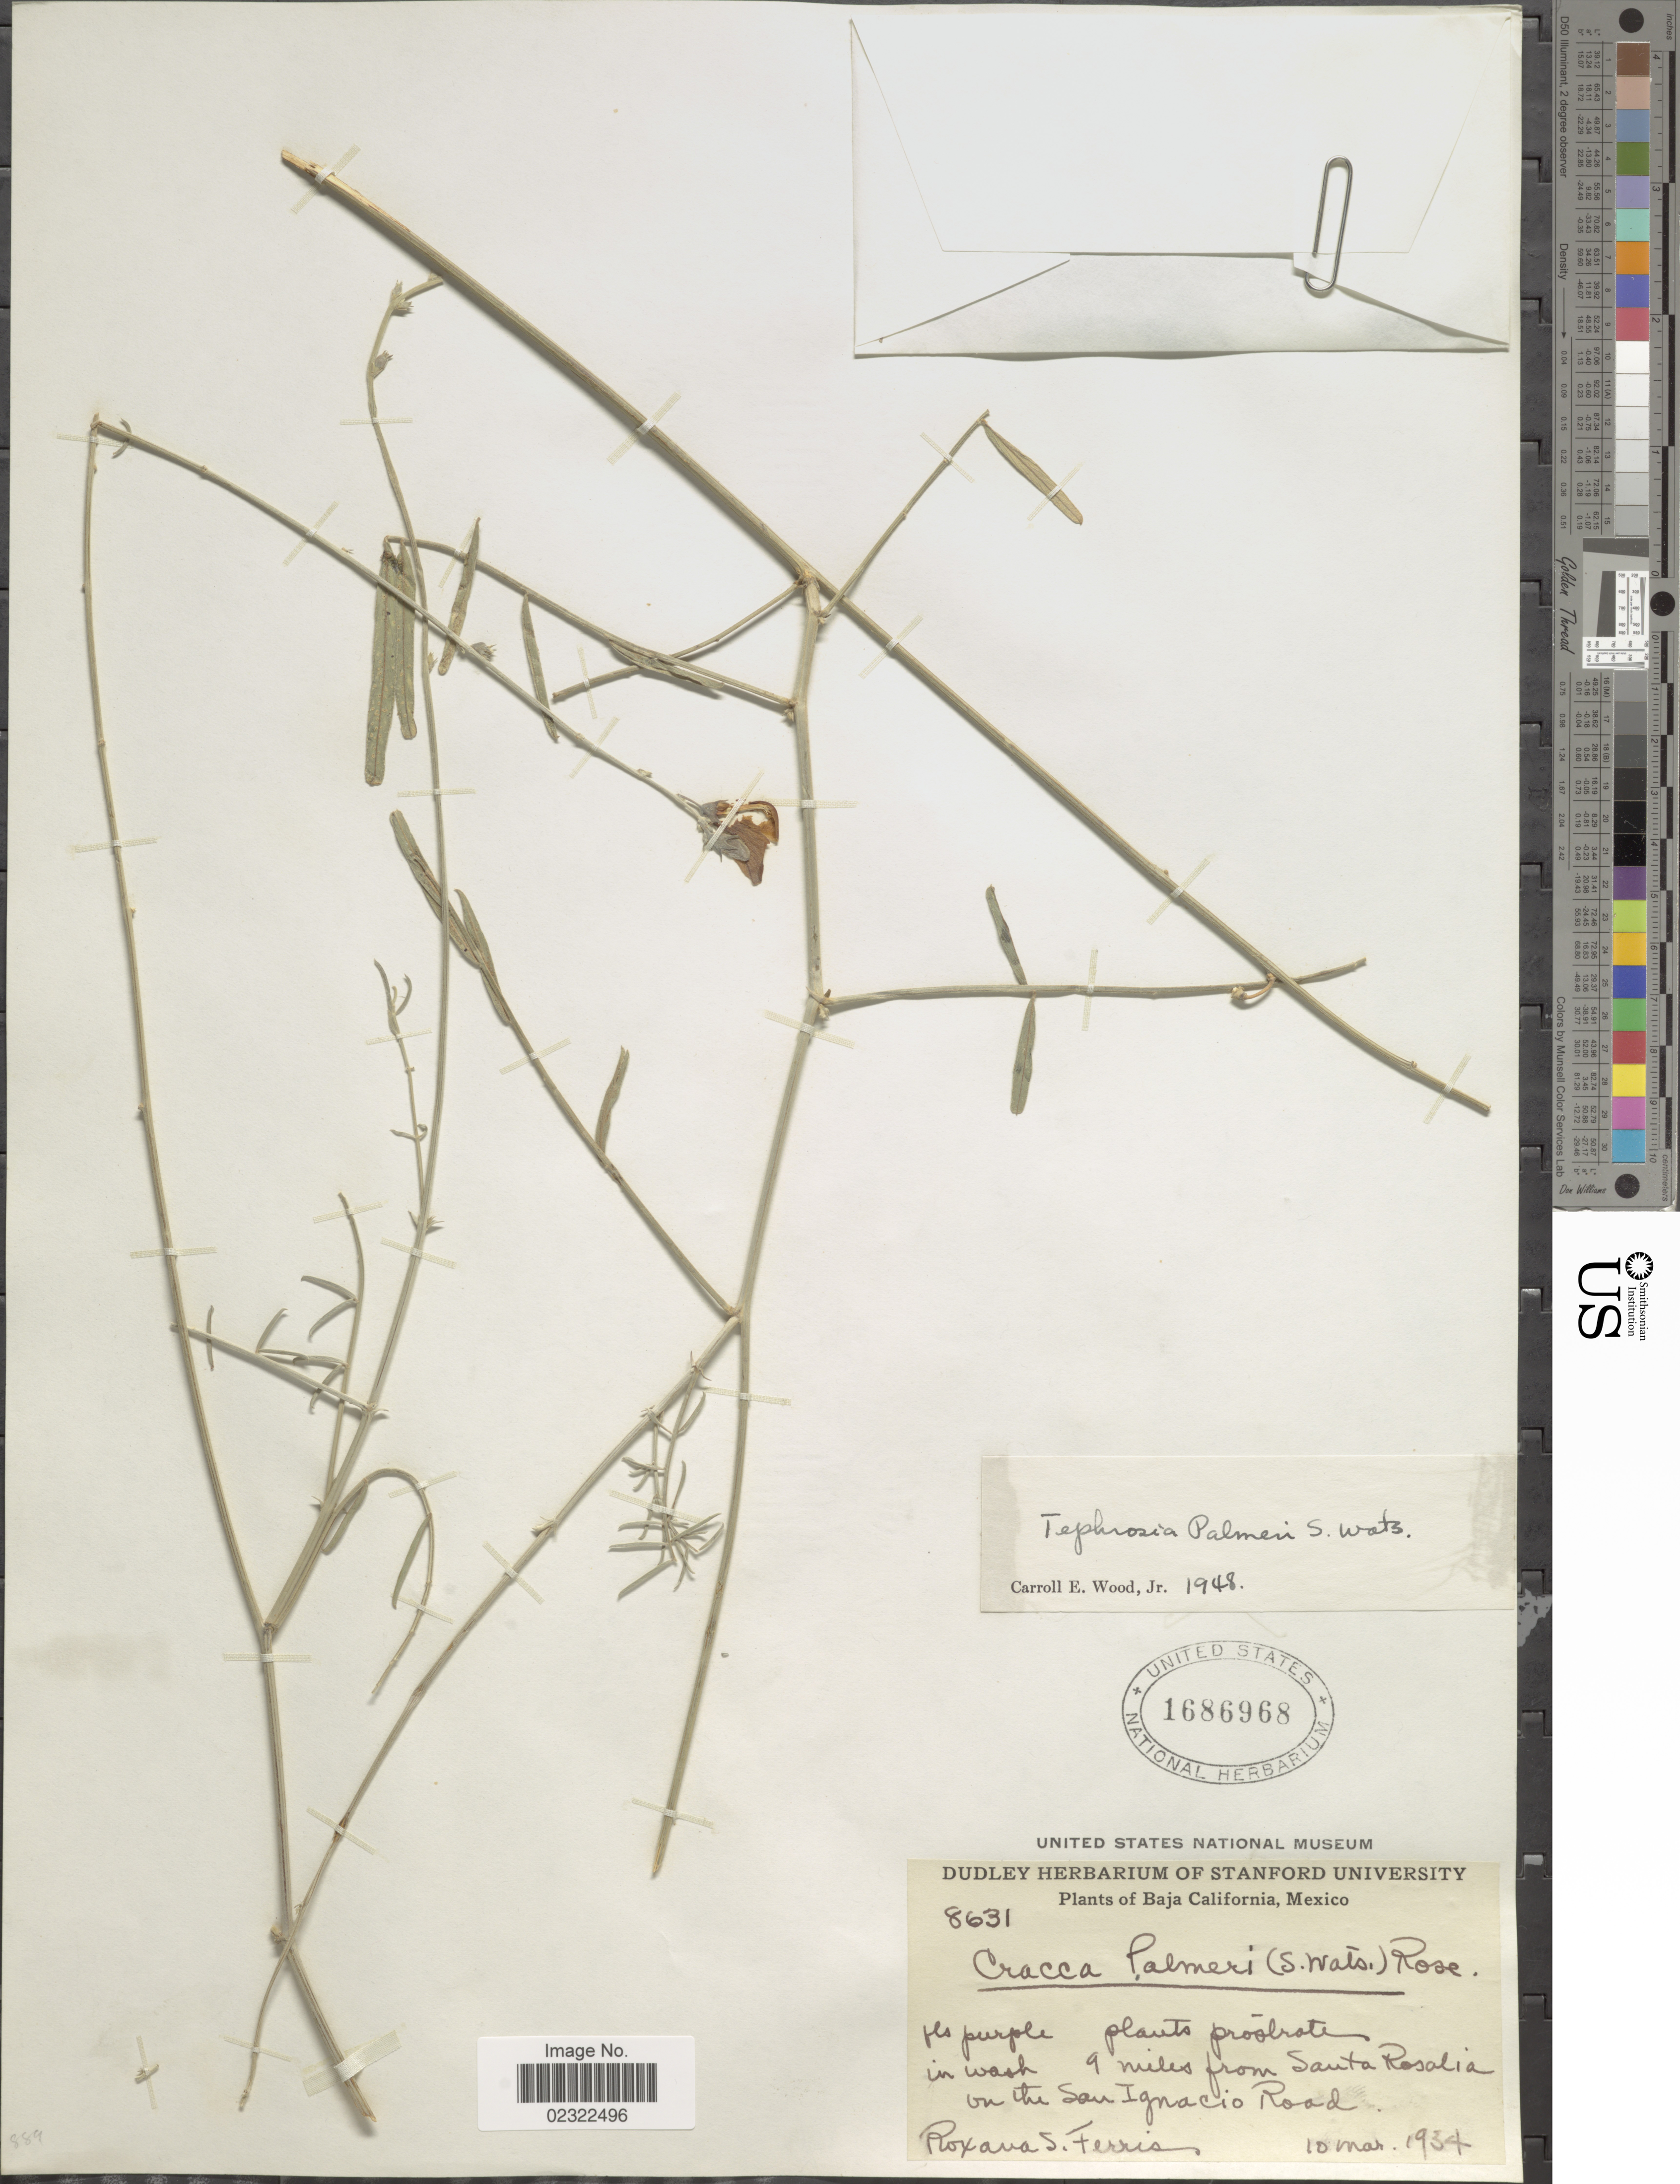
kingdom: Plantae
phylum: Tracheophyta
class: Magnoliopsida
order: Fabales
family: Fabaceae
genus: Tephrosia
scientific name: Tephrosia palmeri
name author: S. Watson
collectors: R. S. Ferris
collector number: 8631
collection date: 1934-03-10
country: Mexico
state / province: Baja California Norte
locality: Baja California, Mexico. 9 miles from Santa Rosalia on the San Ignacio Road.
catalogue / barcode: US 1686968